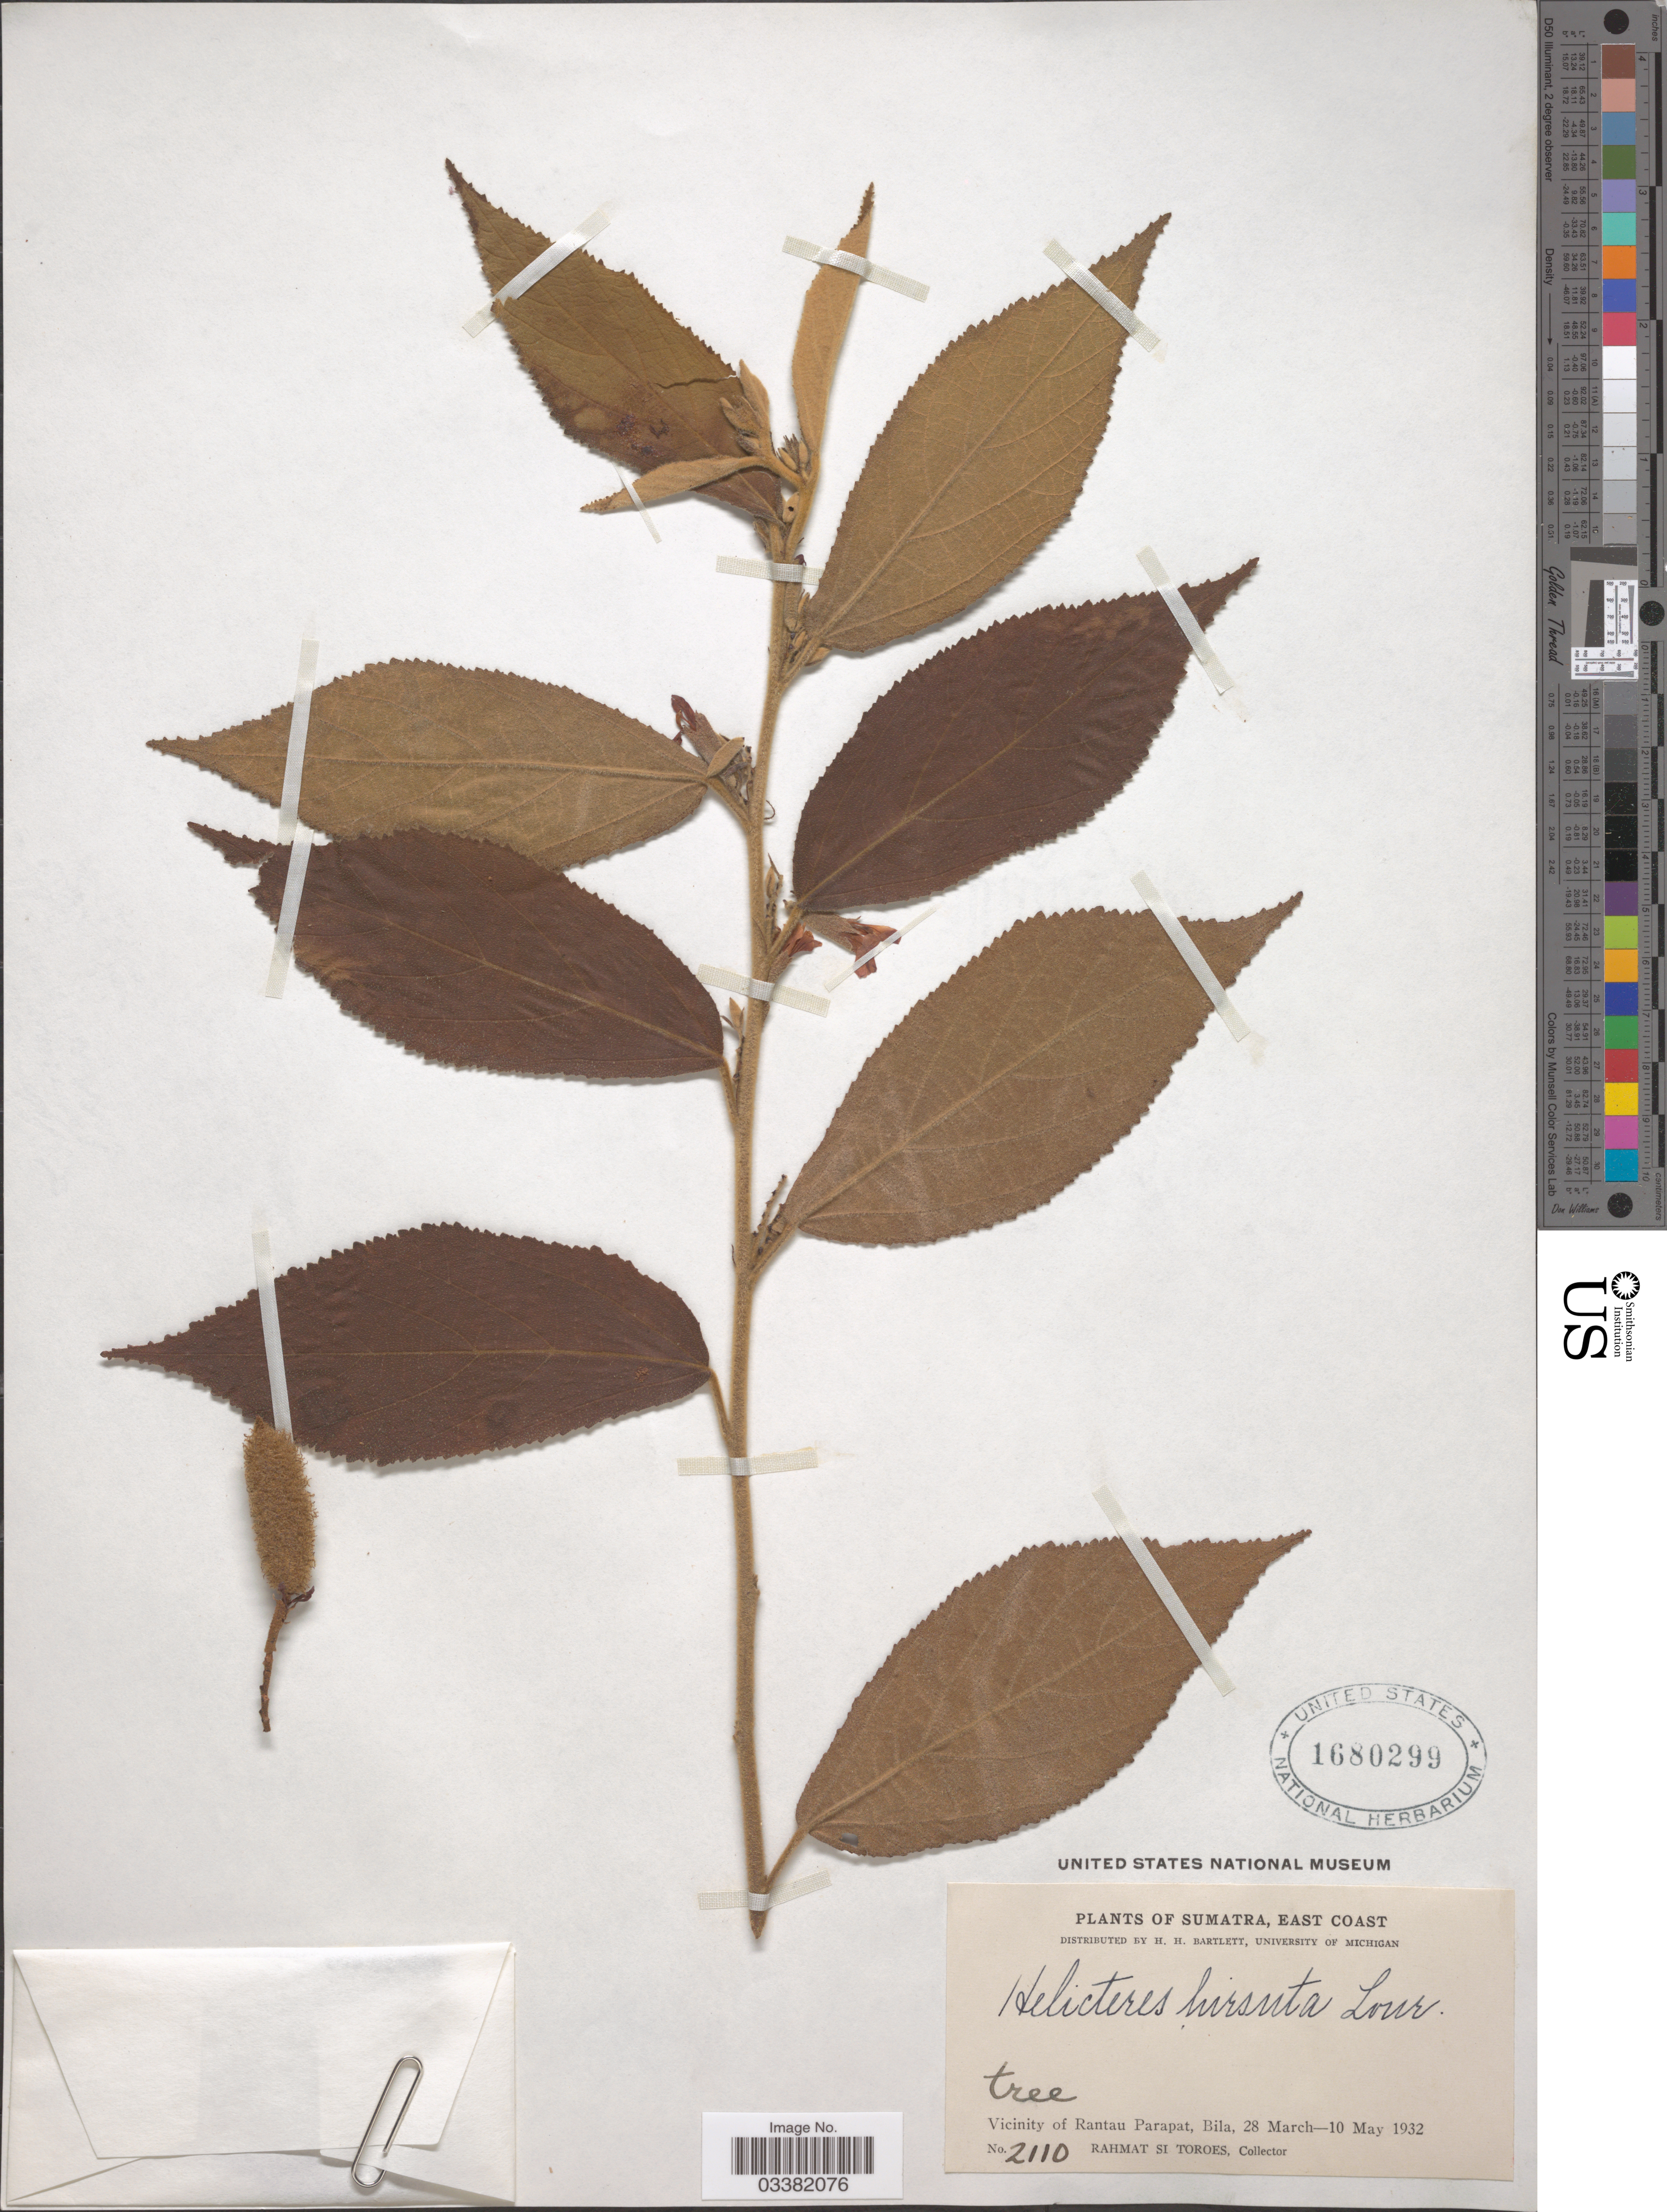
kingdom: Plantae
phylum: Tracheophyta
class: Magnoliopsida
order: Malvales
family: Malvaceae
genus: Helicteres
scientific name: Helicteres hirsuta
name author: Lour.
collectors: Rahmat Si Boeea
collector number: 2110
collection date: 1932-03-28/1932-05-10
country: Indonesia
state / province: Sumatra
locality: East Coast. Vicinity of Rantau Parapat, Bila.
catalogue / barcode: US 1680299